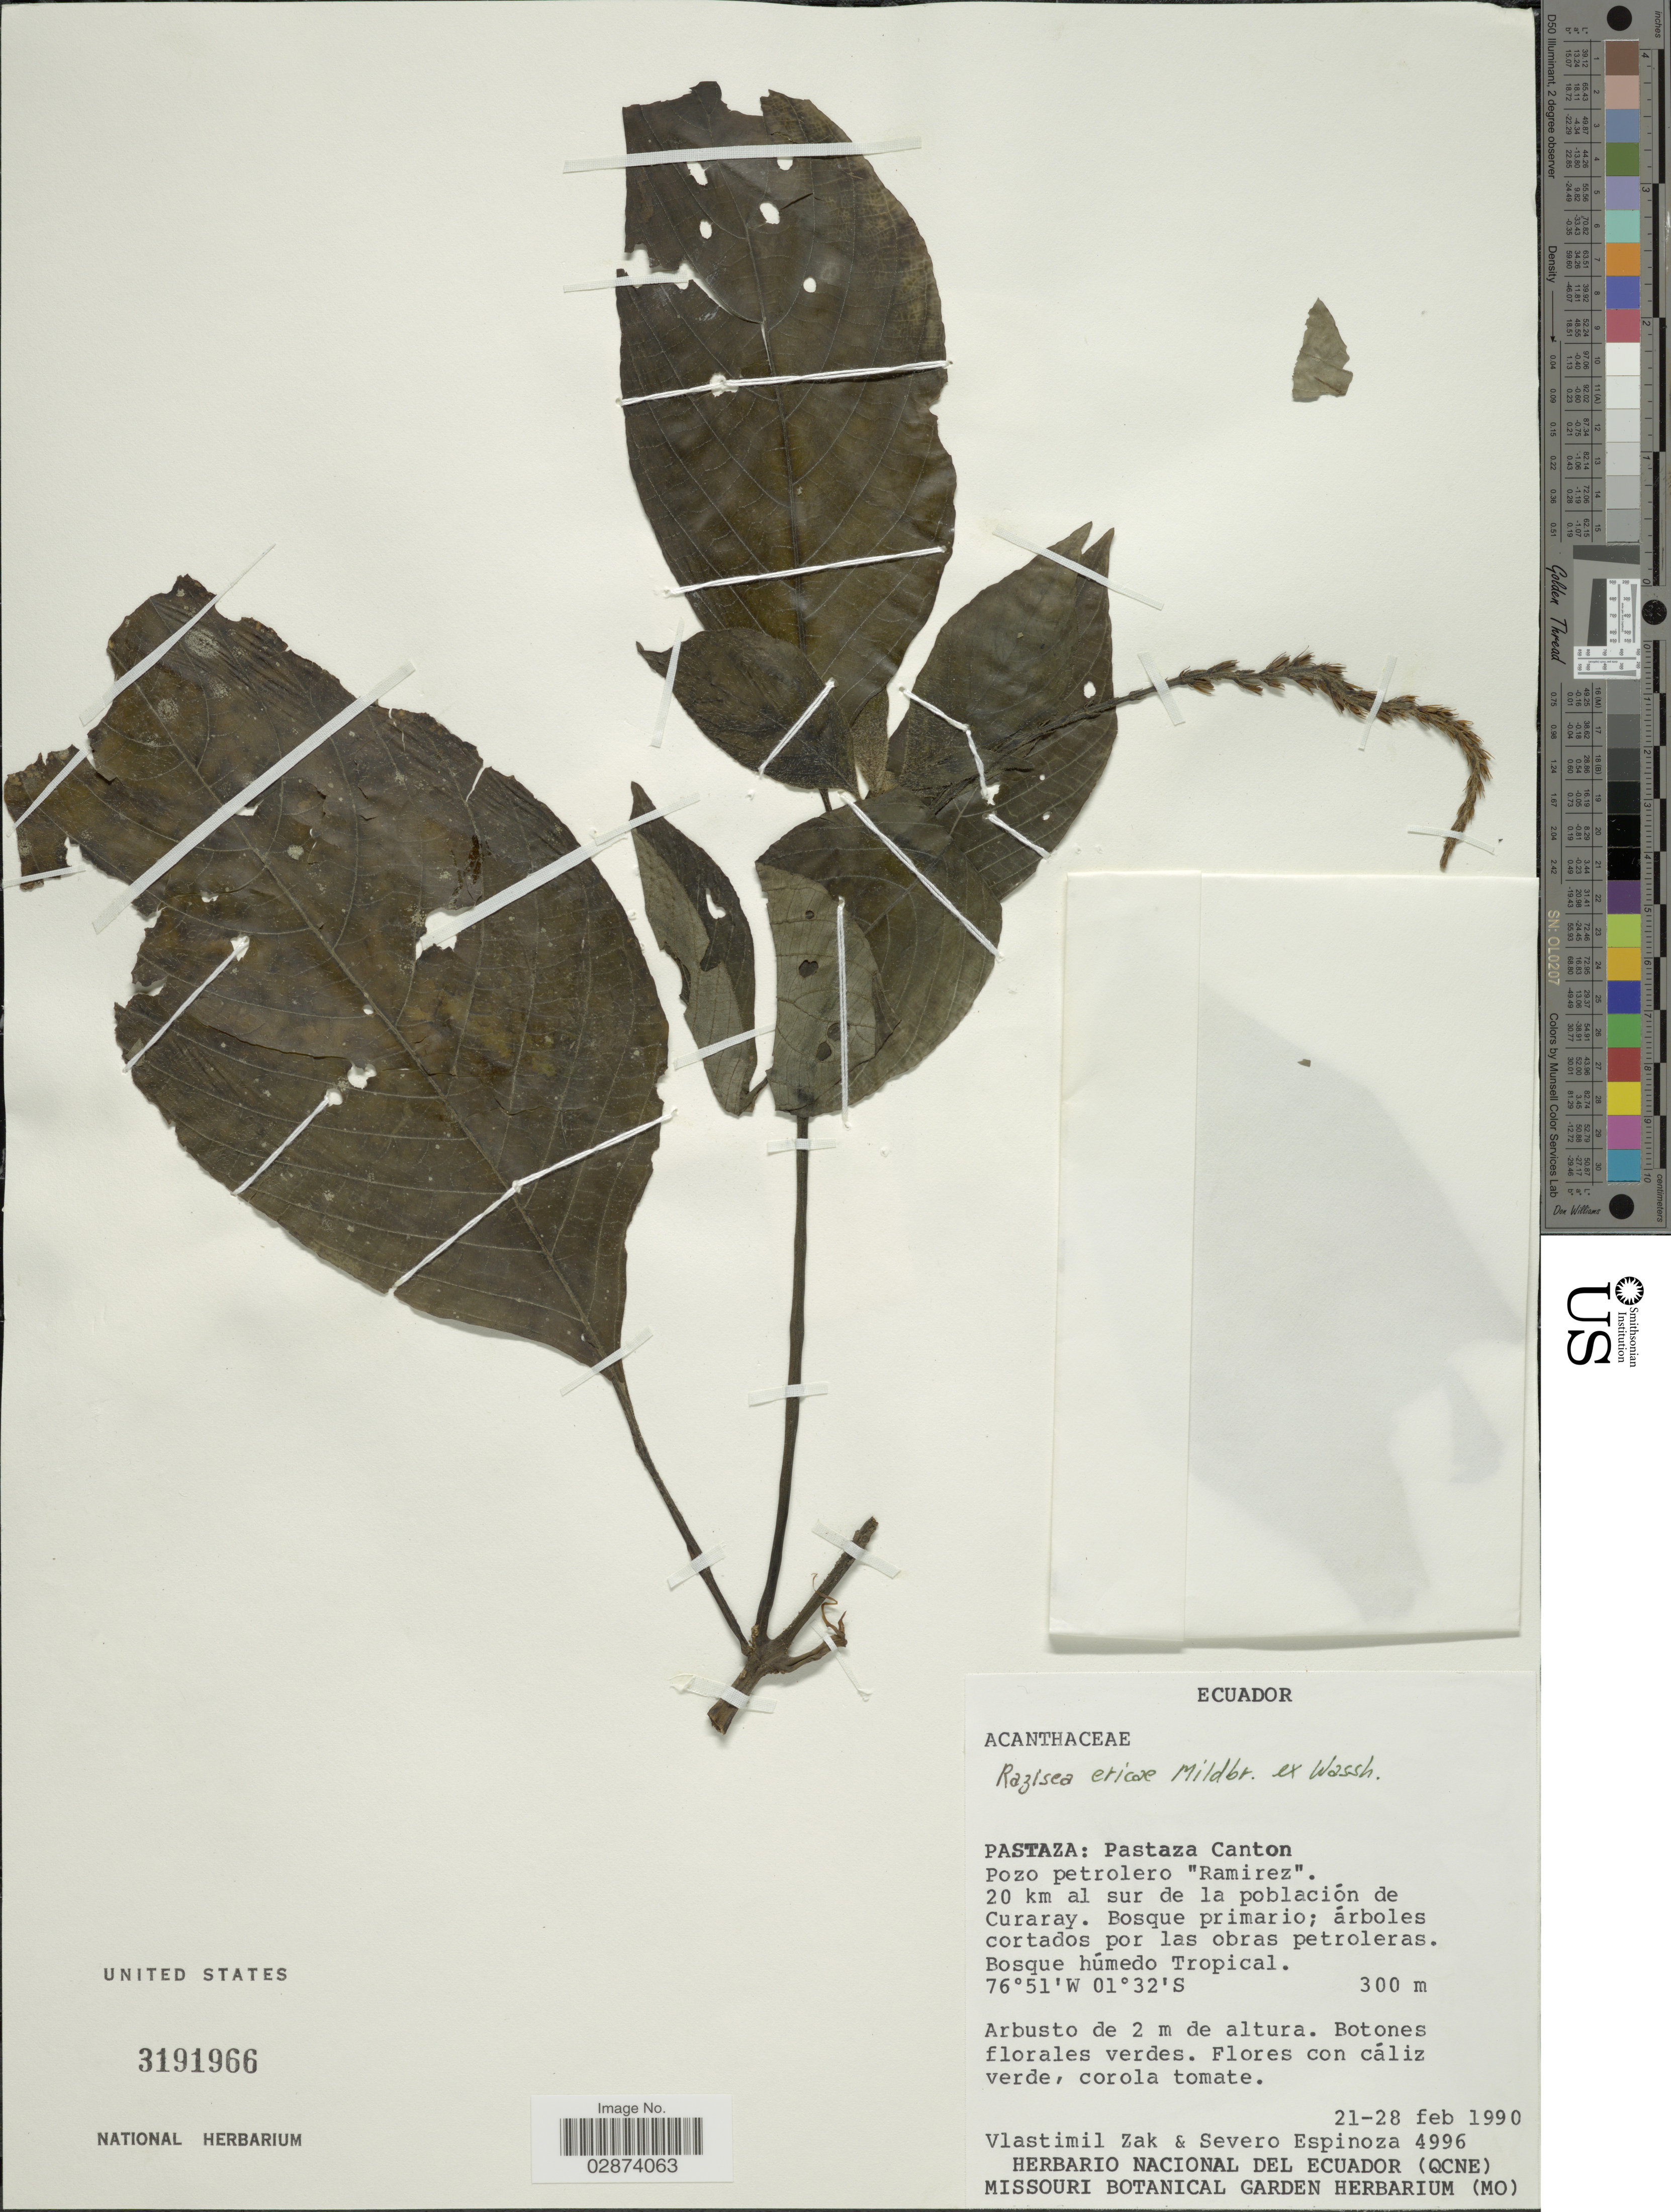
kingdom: Plantae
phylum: Tracheophyta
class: Magnoliopsida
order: Lamiales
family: Acanthaceae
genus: Razisea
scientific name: Razisea ericae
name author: Mildbr. ex Wassh.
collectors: V. Zak & S. Espinoza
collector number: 4996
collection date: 1990-02-21/1990-02-28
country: Ecuador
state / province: Pastaza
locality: Pastaza Canton. Pozo petrolero "Ramirez". 20 km al sur de la población de Curaray.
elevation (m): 300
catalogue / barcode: US 3191966